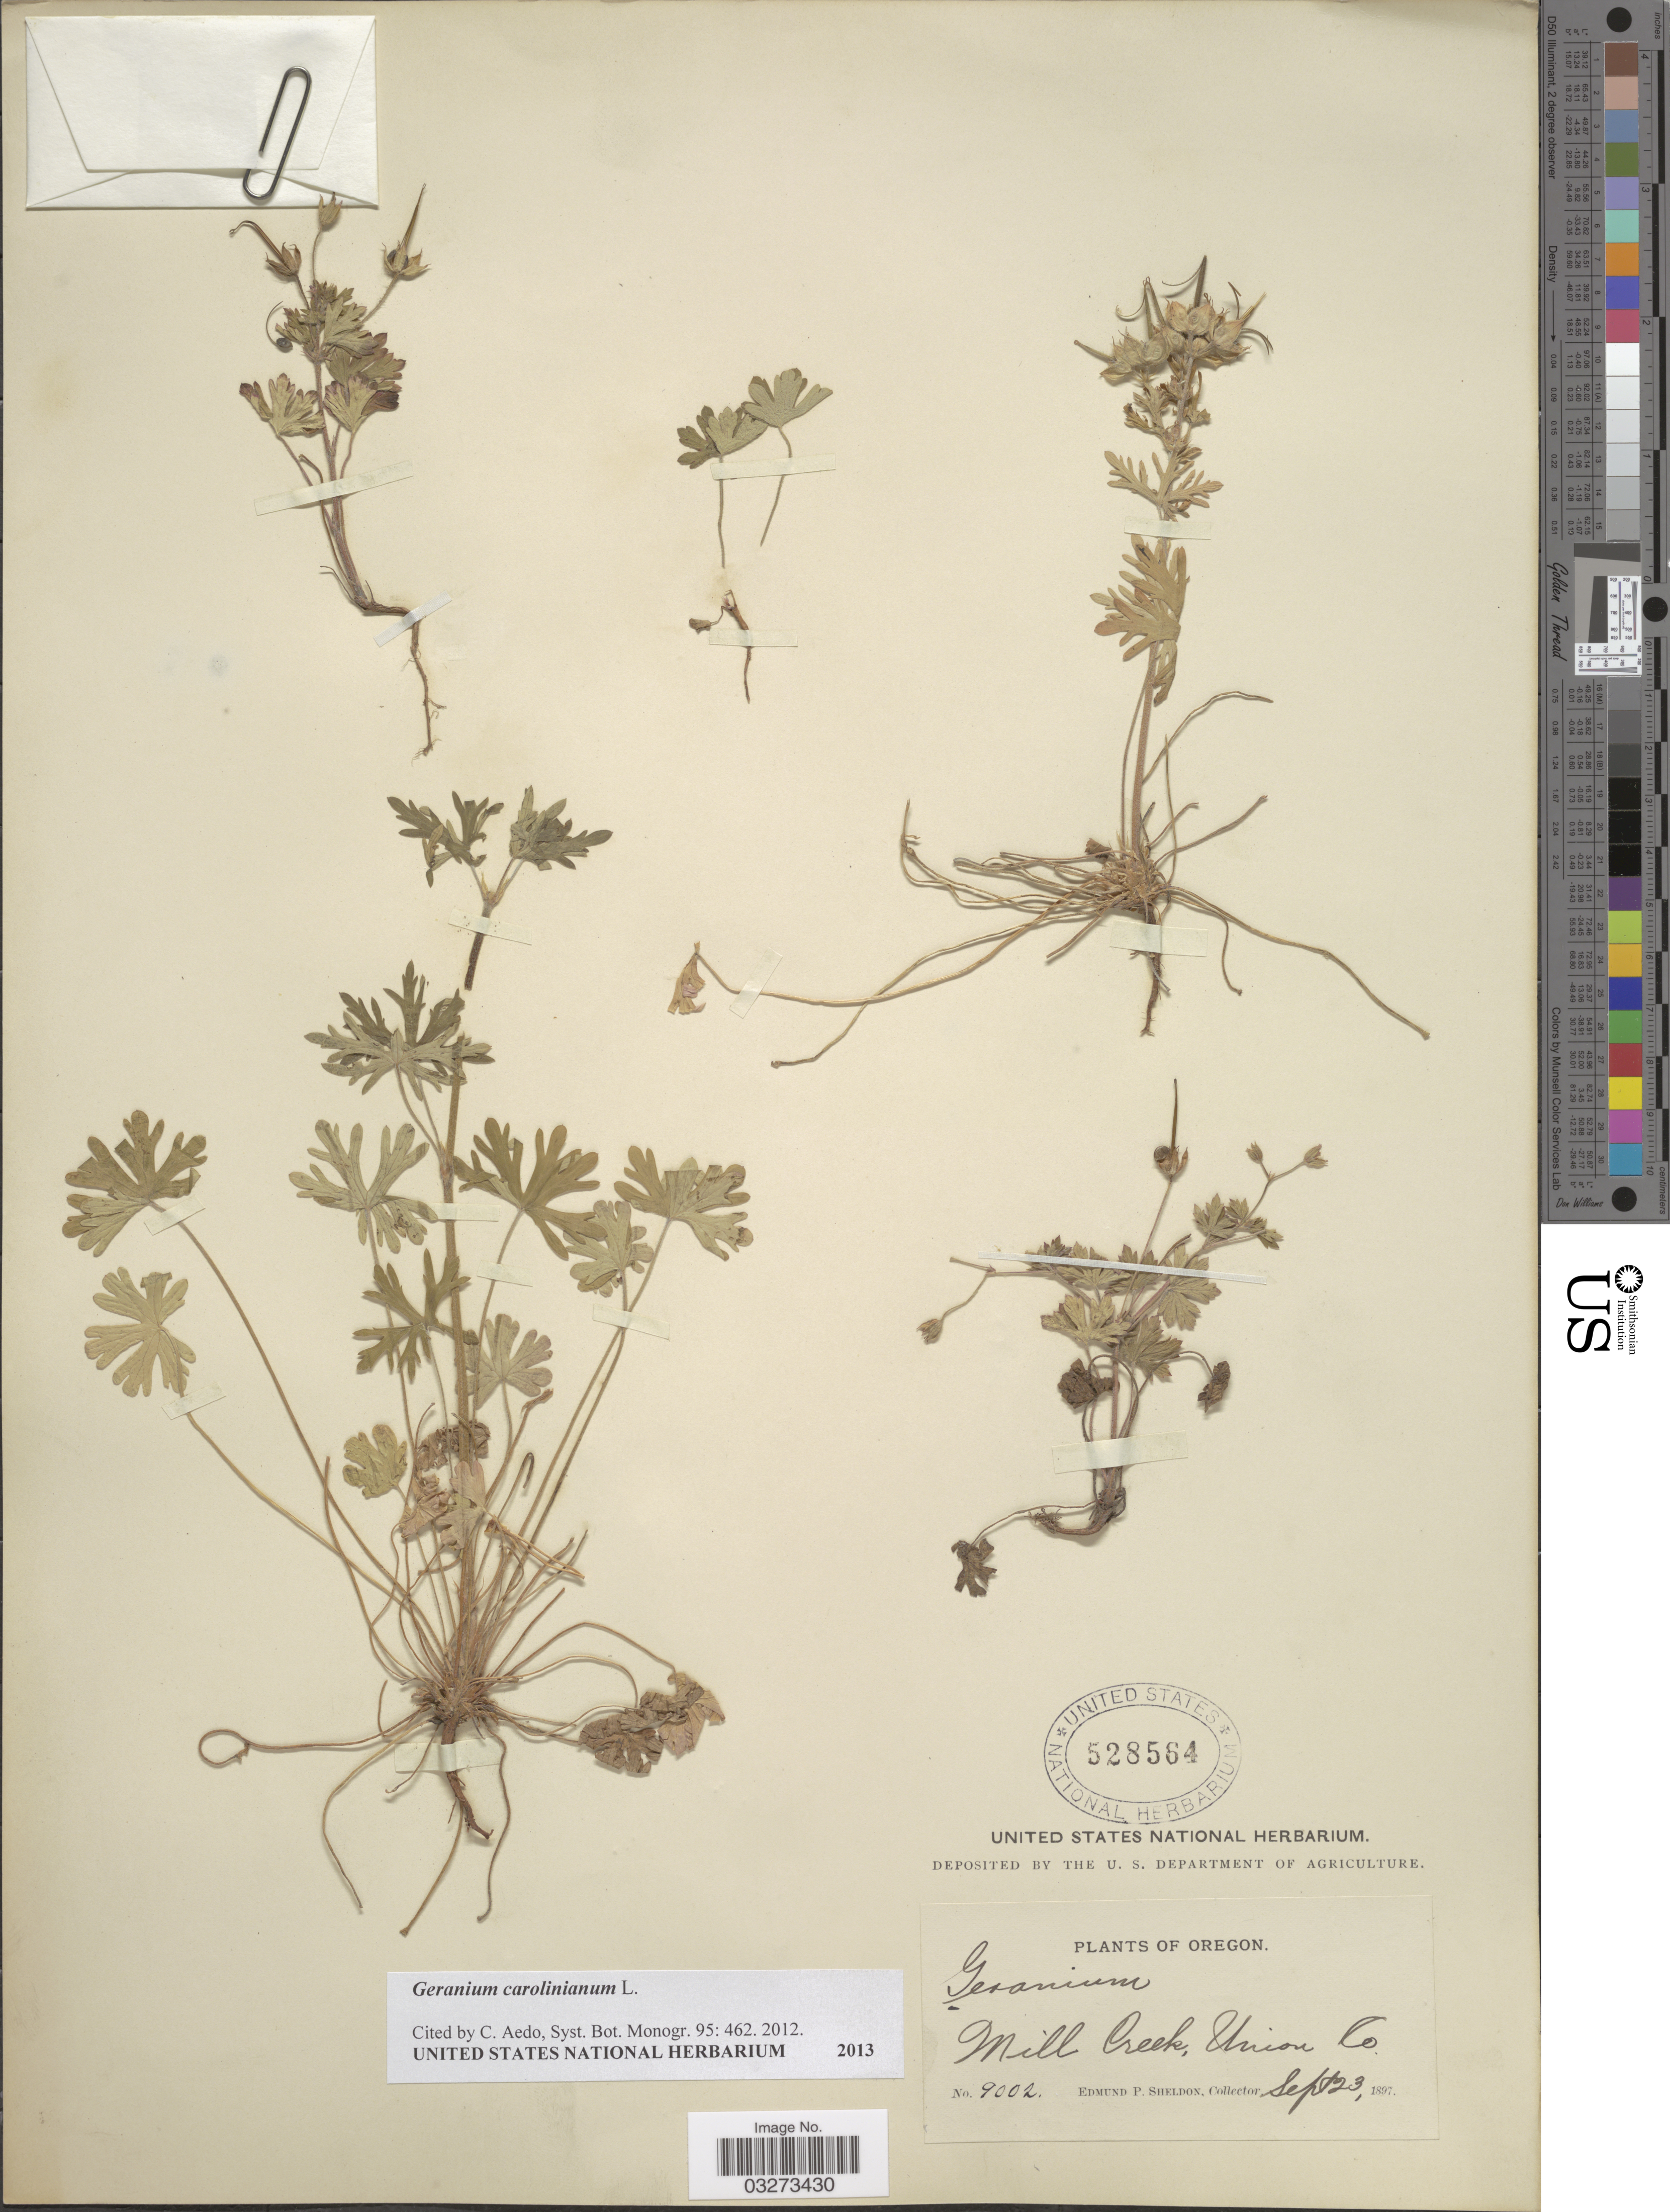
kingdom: Plantae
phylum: Tracheophyta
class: Magnoliopsida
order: Geraniales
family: Geraniaceae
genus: Geranium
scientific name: Geranium carolinianum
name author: L.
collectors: E. P. Sheldon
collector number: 9002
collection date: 1897-09-23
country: United States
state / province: Oregon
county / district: Union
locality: Mill Creek, Union Co.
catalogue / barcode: US 528564